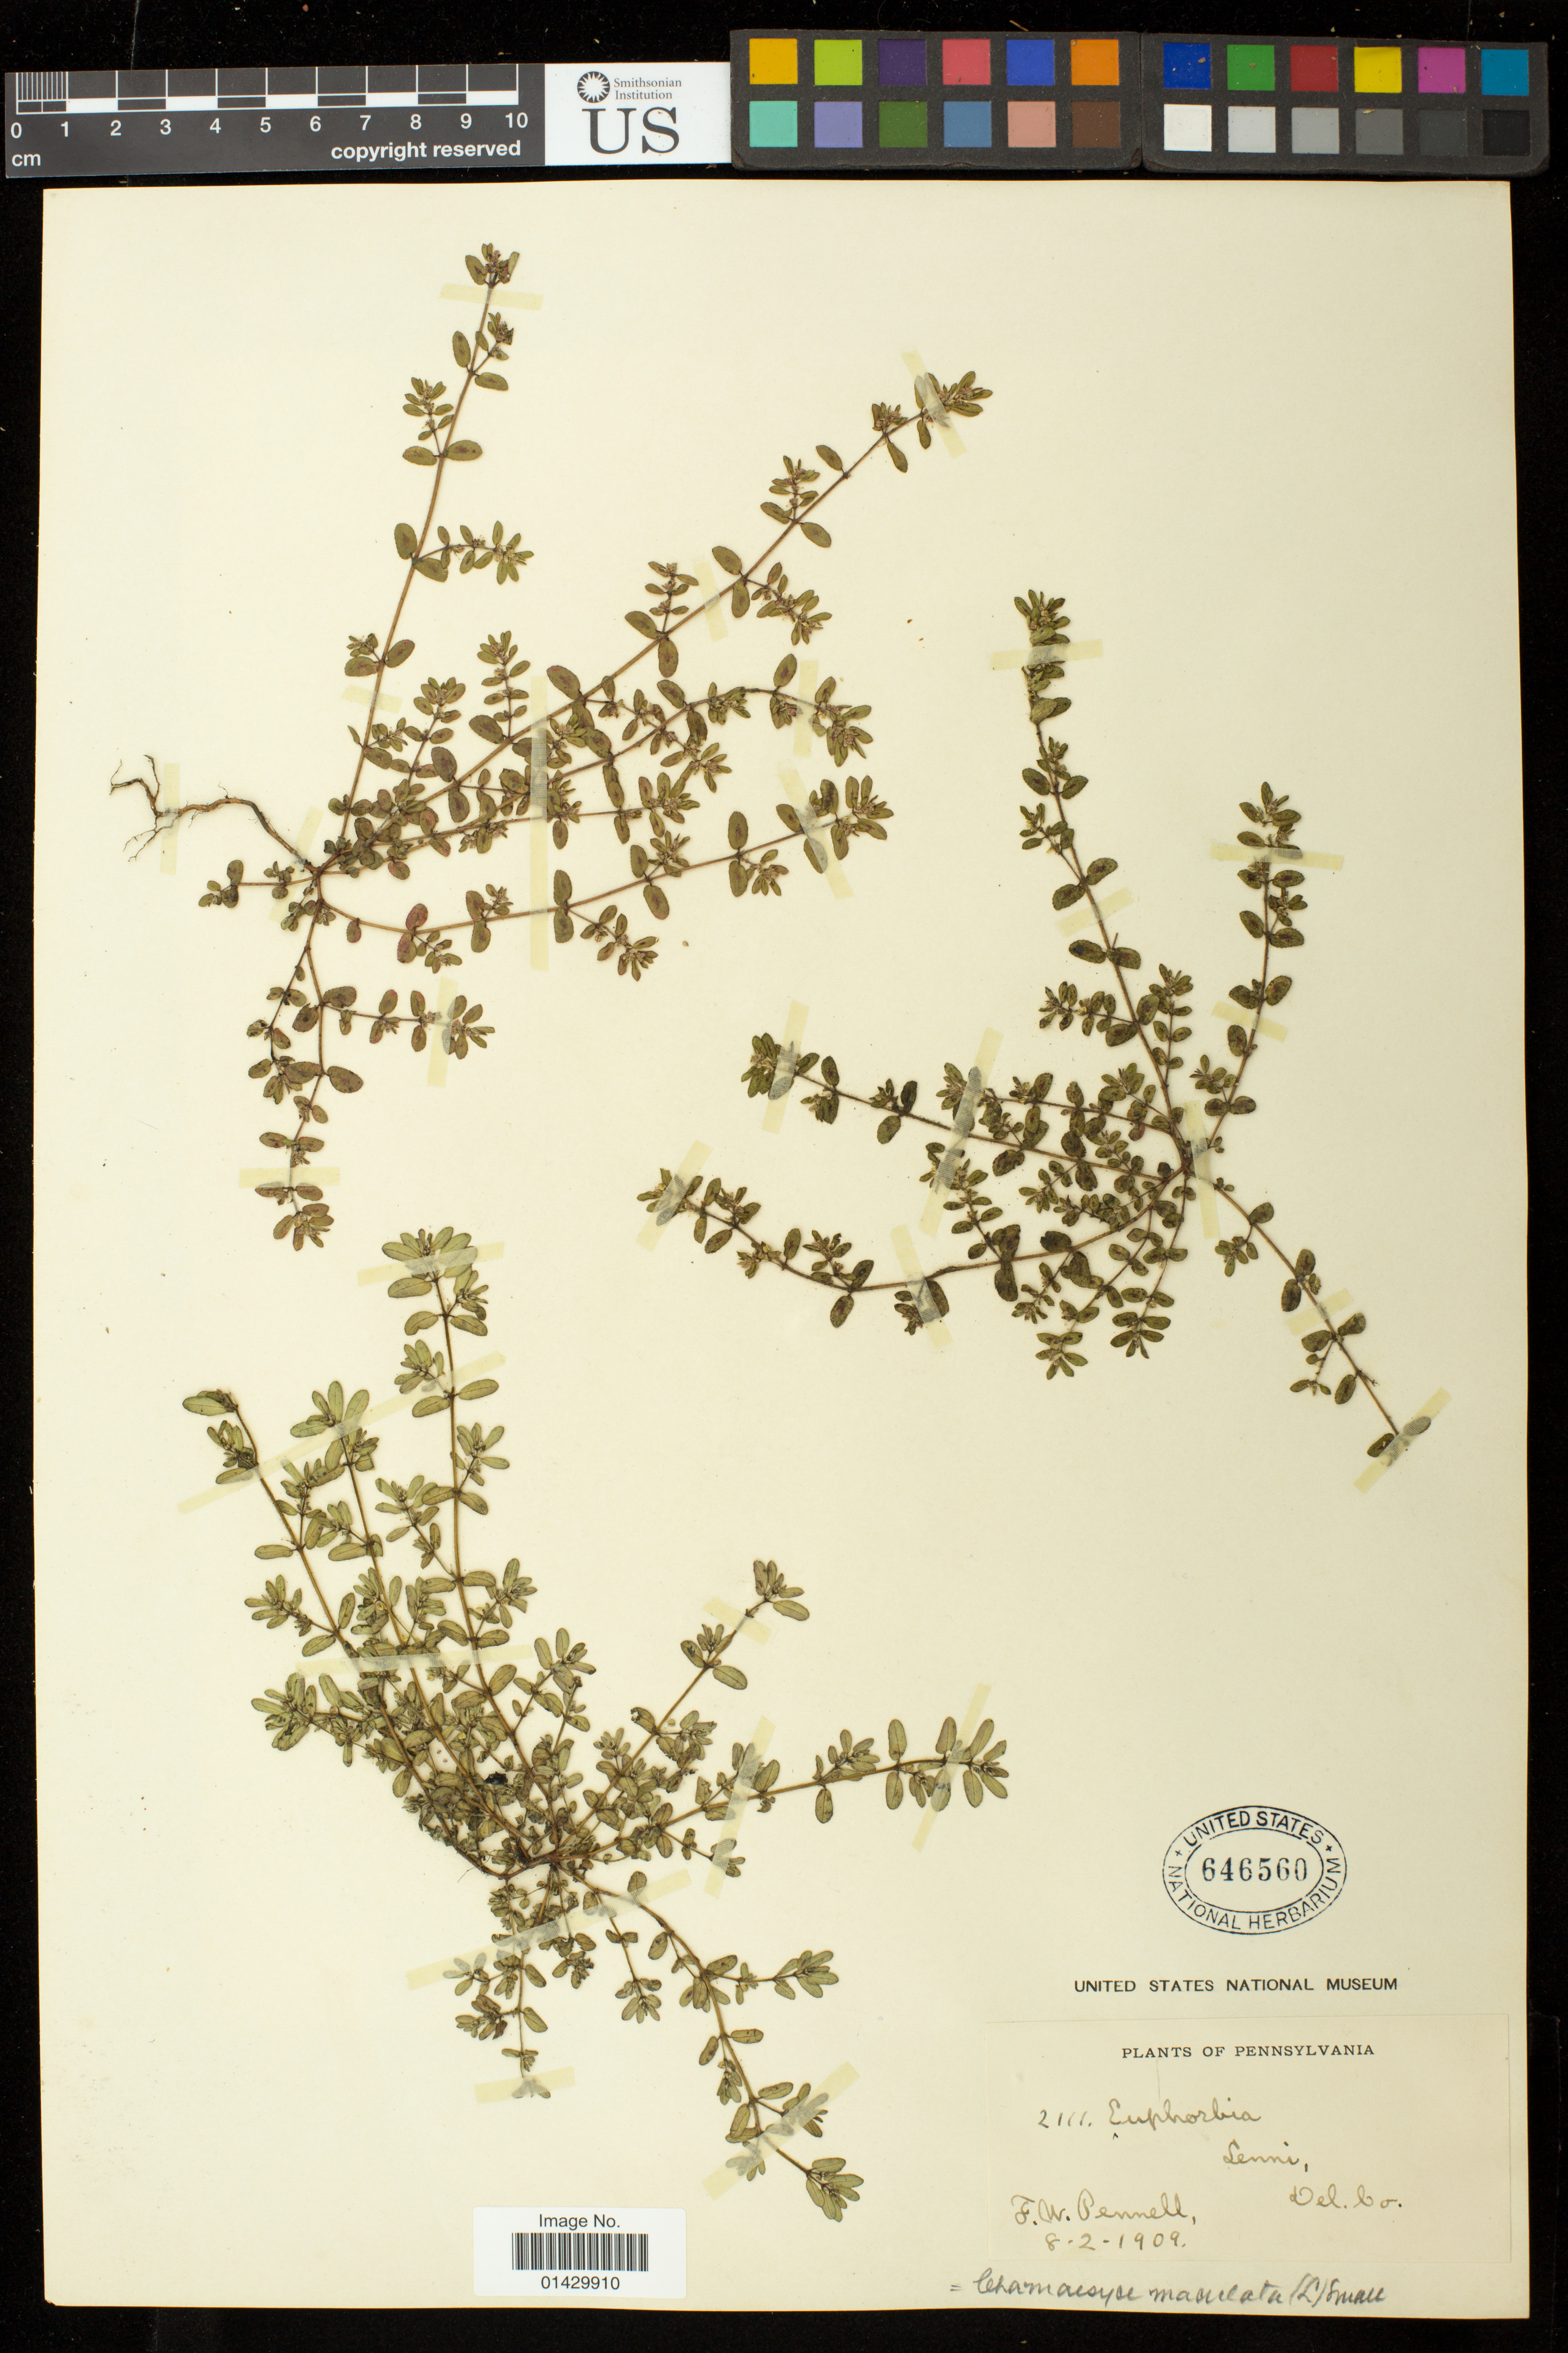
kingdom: Plantae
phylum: Tracheophyta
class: Magnoliopsida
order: Malpighiales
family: Euphorbiaceae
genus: Euphorbia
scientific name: Euphorbia maculata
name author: L.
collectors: F. W. Pennell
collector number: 2111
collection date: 1909-08-02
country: United States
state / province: Pennsylvania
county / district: Delaware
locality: Lenni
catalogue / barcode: US 646560